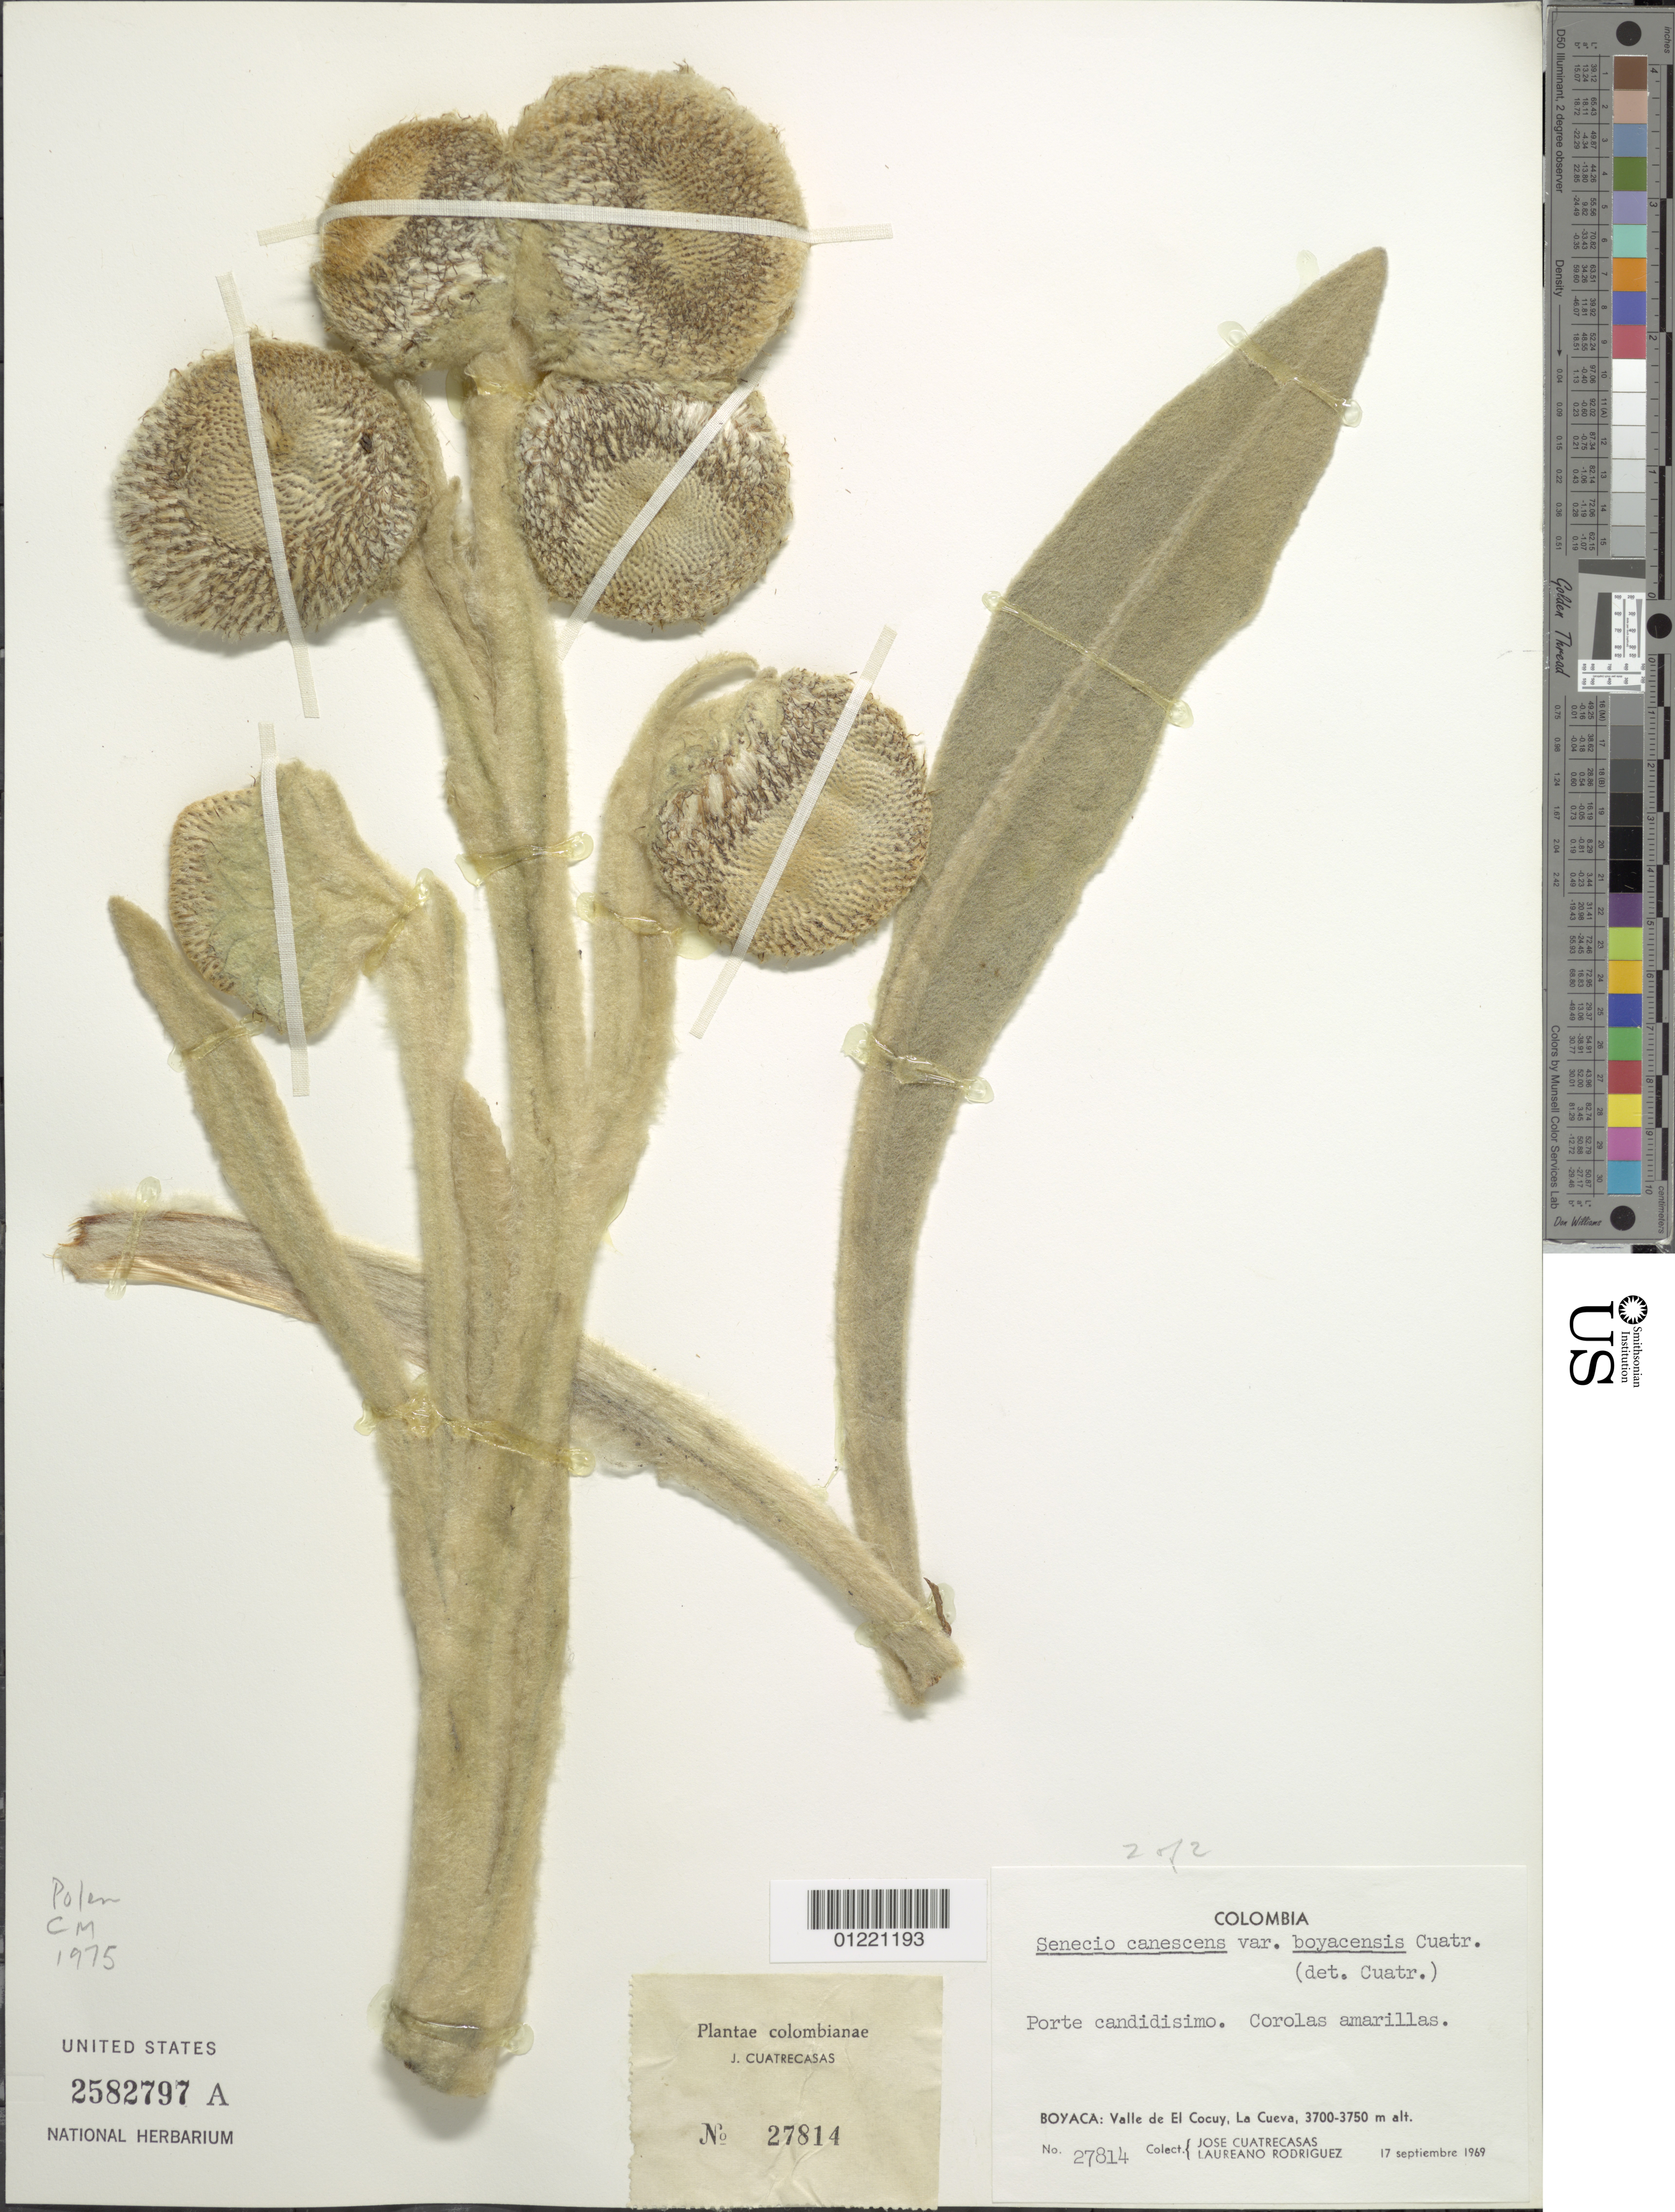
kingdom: Plantae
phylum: Tracheophyta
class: Magnoliopsida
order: Asterales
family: Asteraceae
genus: Senecio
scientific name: Senecio canescens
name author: (Bonpl.) Cuatrec.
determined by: Salomon, Luciana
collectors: J. Cuatrecasas & L. Rodriguez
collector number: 27814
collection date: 1969-09-17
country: Colombia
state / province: Boyacá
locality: Valle de El Cocuy, La Cueva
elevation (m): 3700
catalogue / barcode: US 2582797A